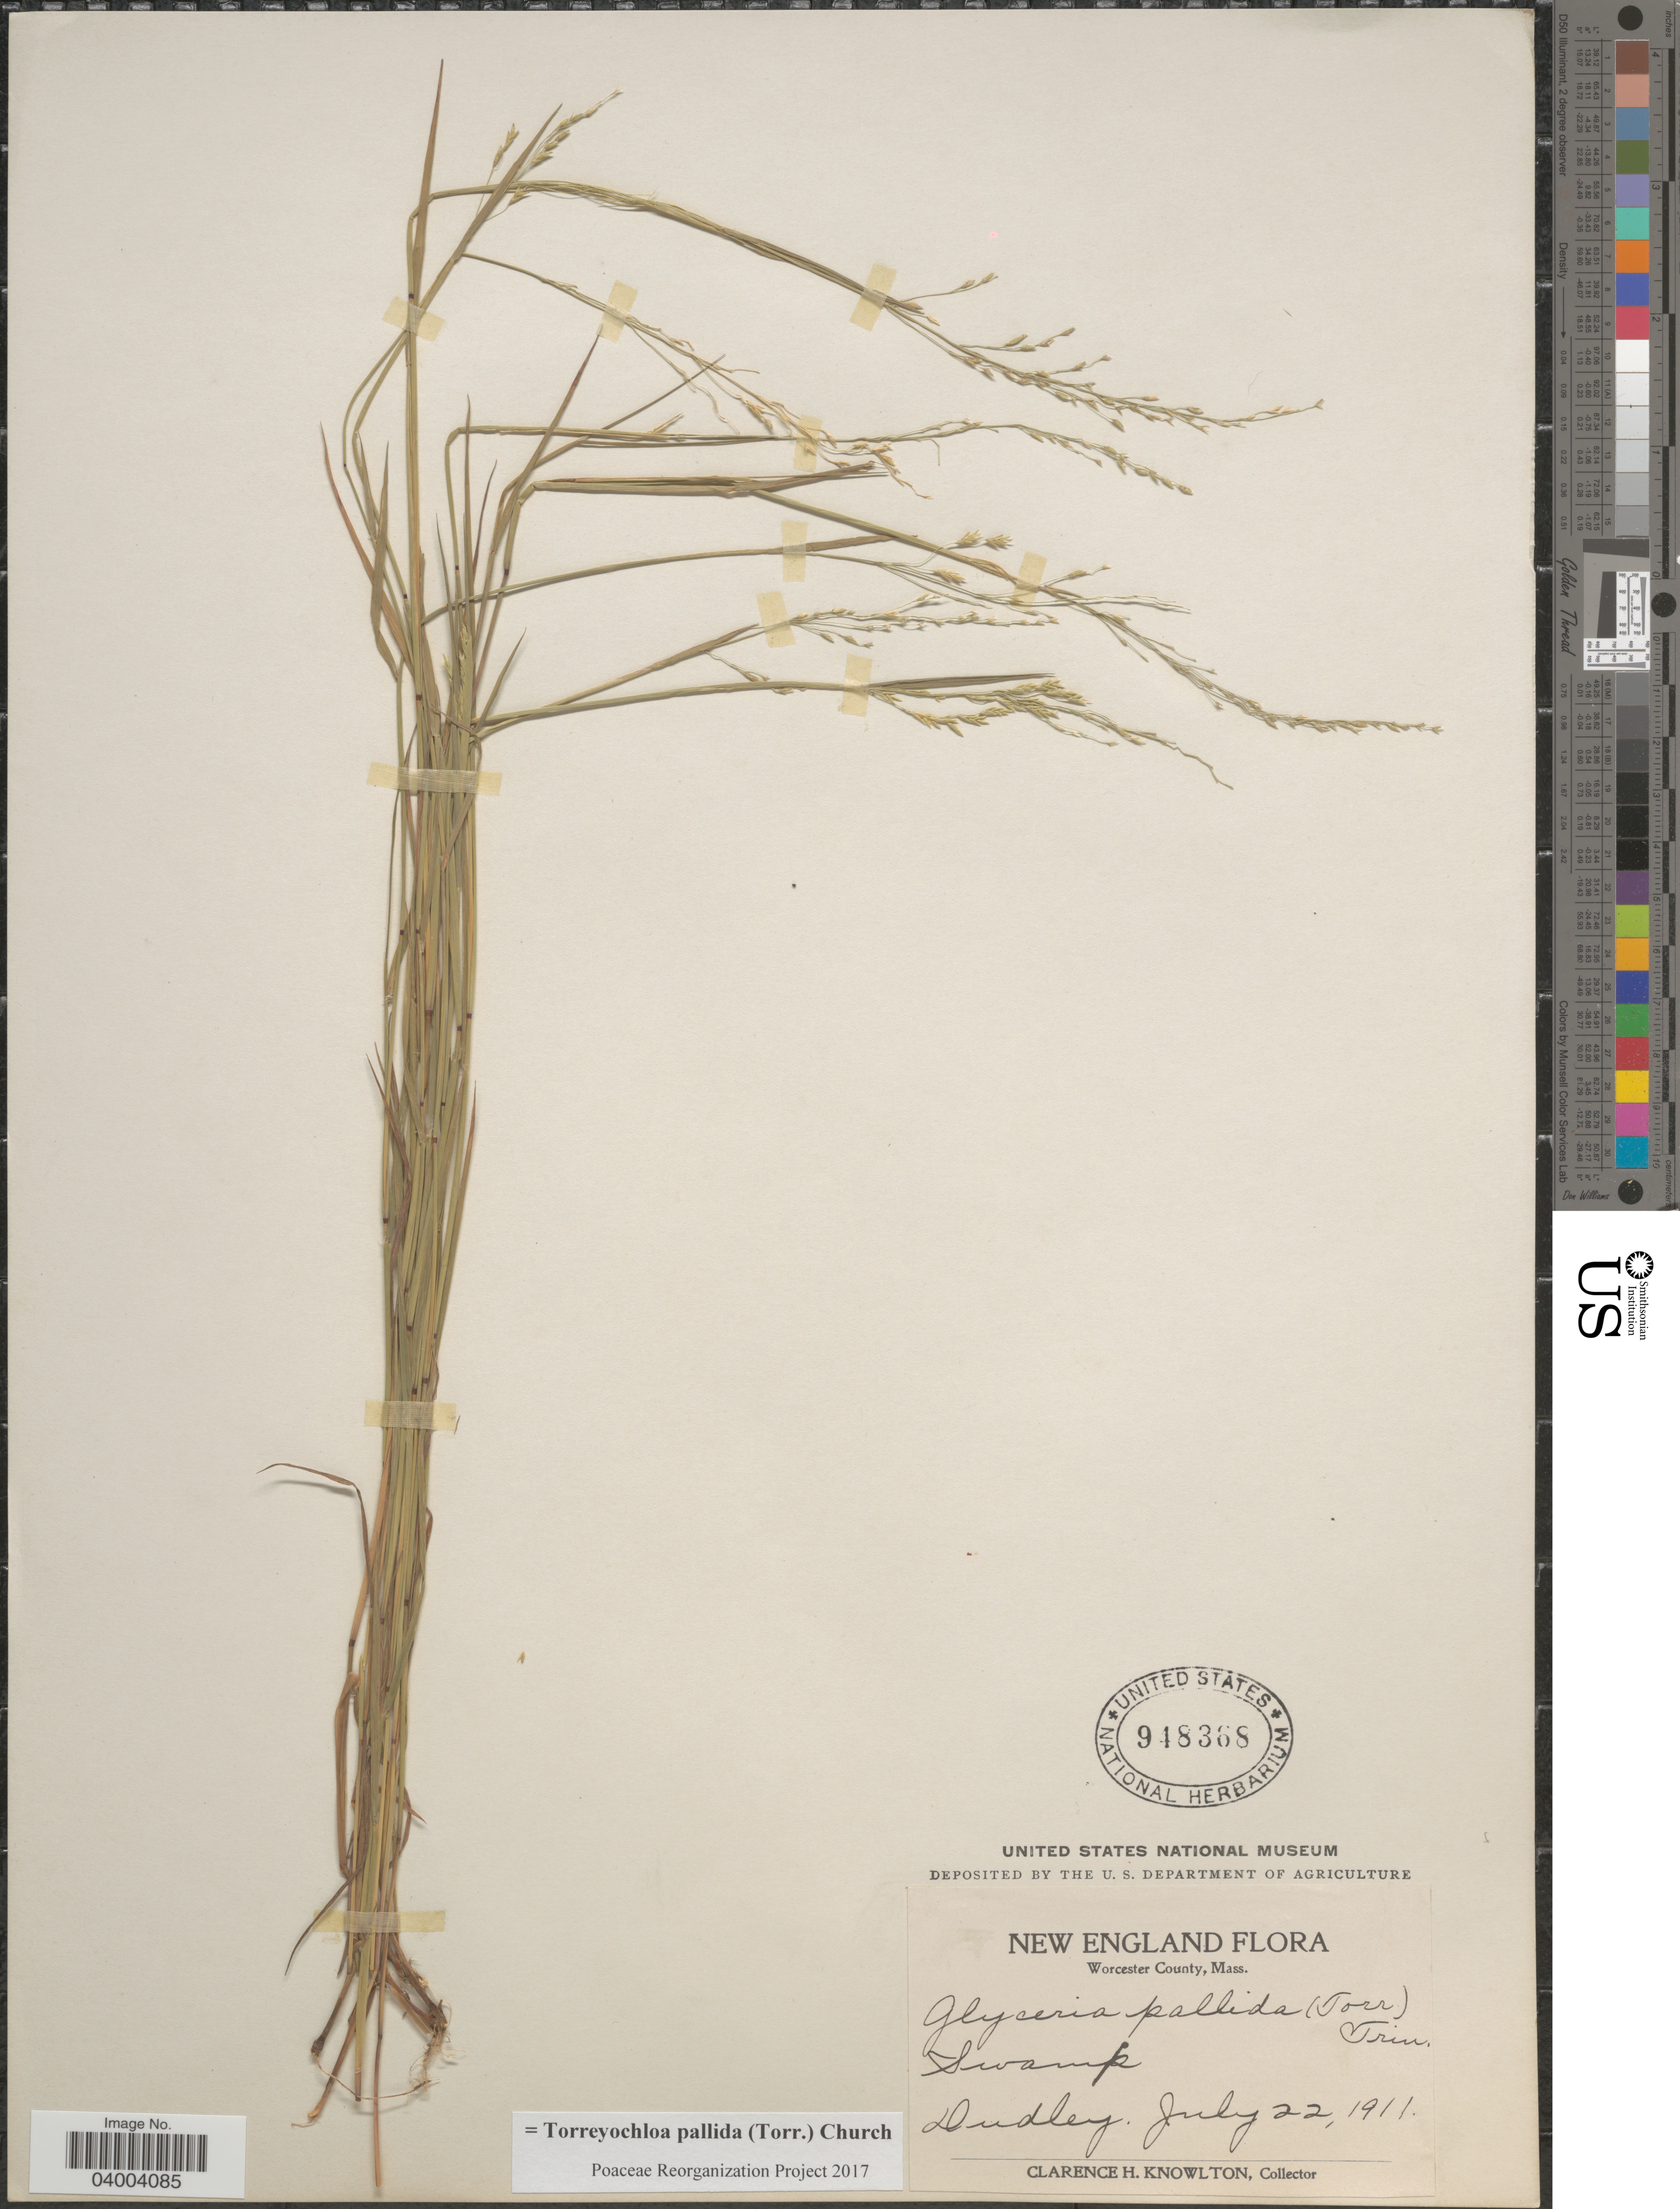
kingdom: Plantae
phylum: Tracheophyta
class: Liliopsida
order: Poales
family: Poaceae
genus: Torreyochloa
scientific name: Torreyochloa pallida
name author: (Torr.) G.L. Church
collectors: C. H. Knowlton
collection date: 1911-07-22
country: United States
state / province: Massachusetts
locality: New England. Dudley.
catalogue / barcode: US 948368